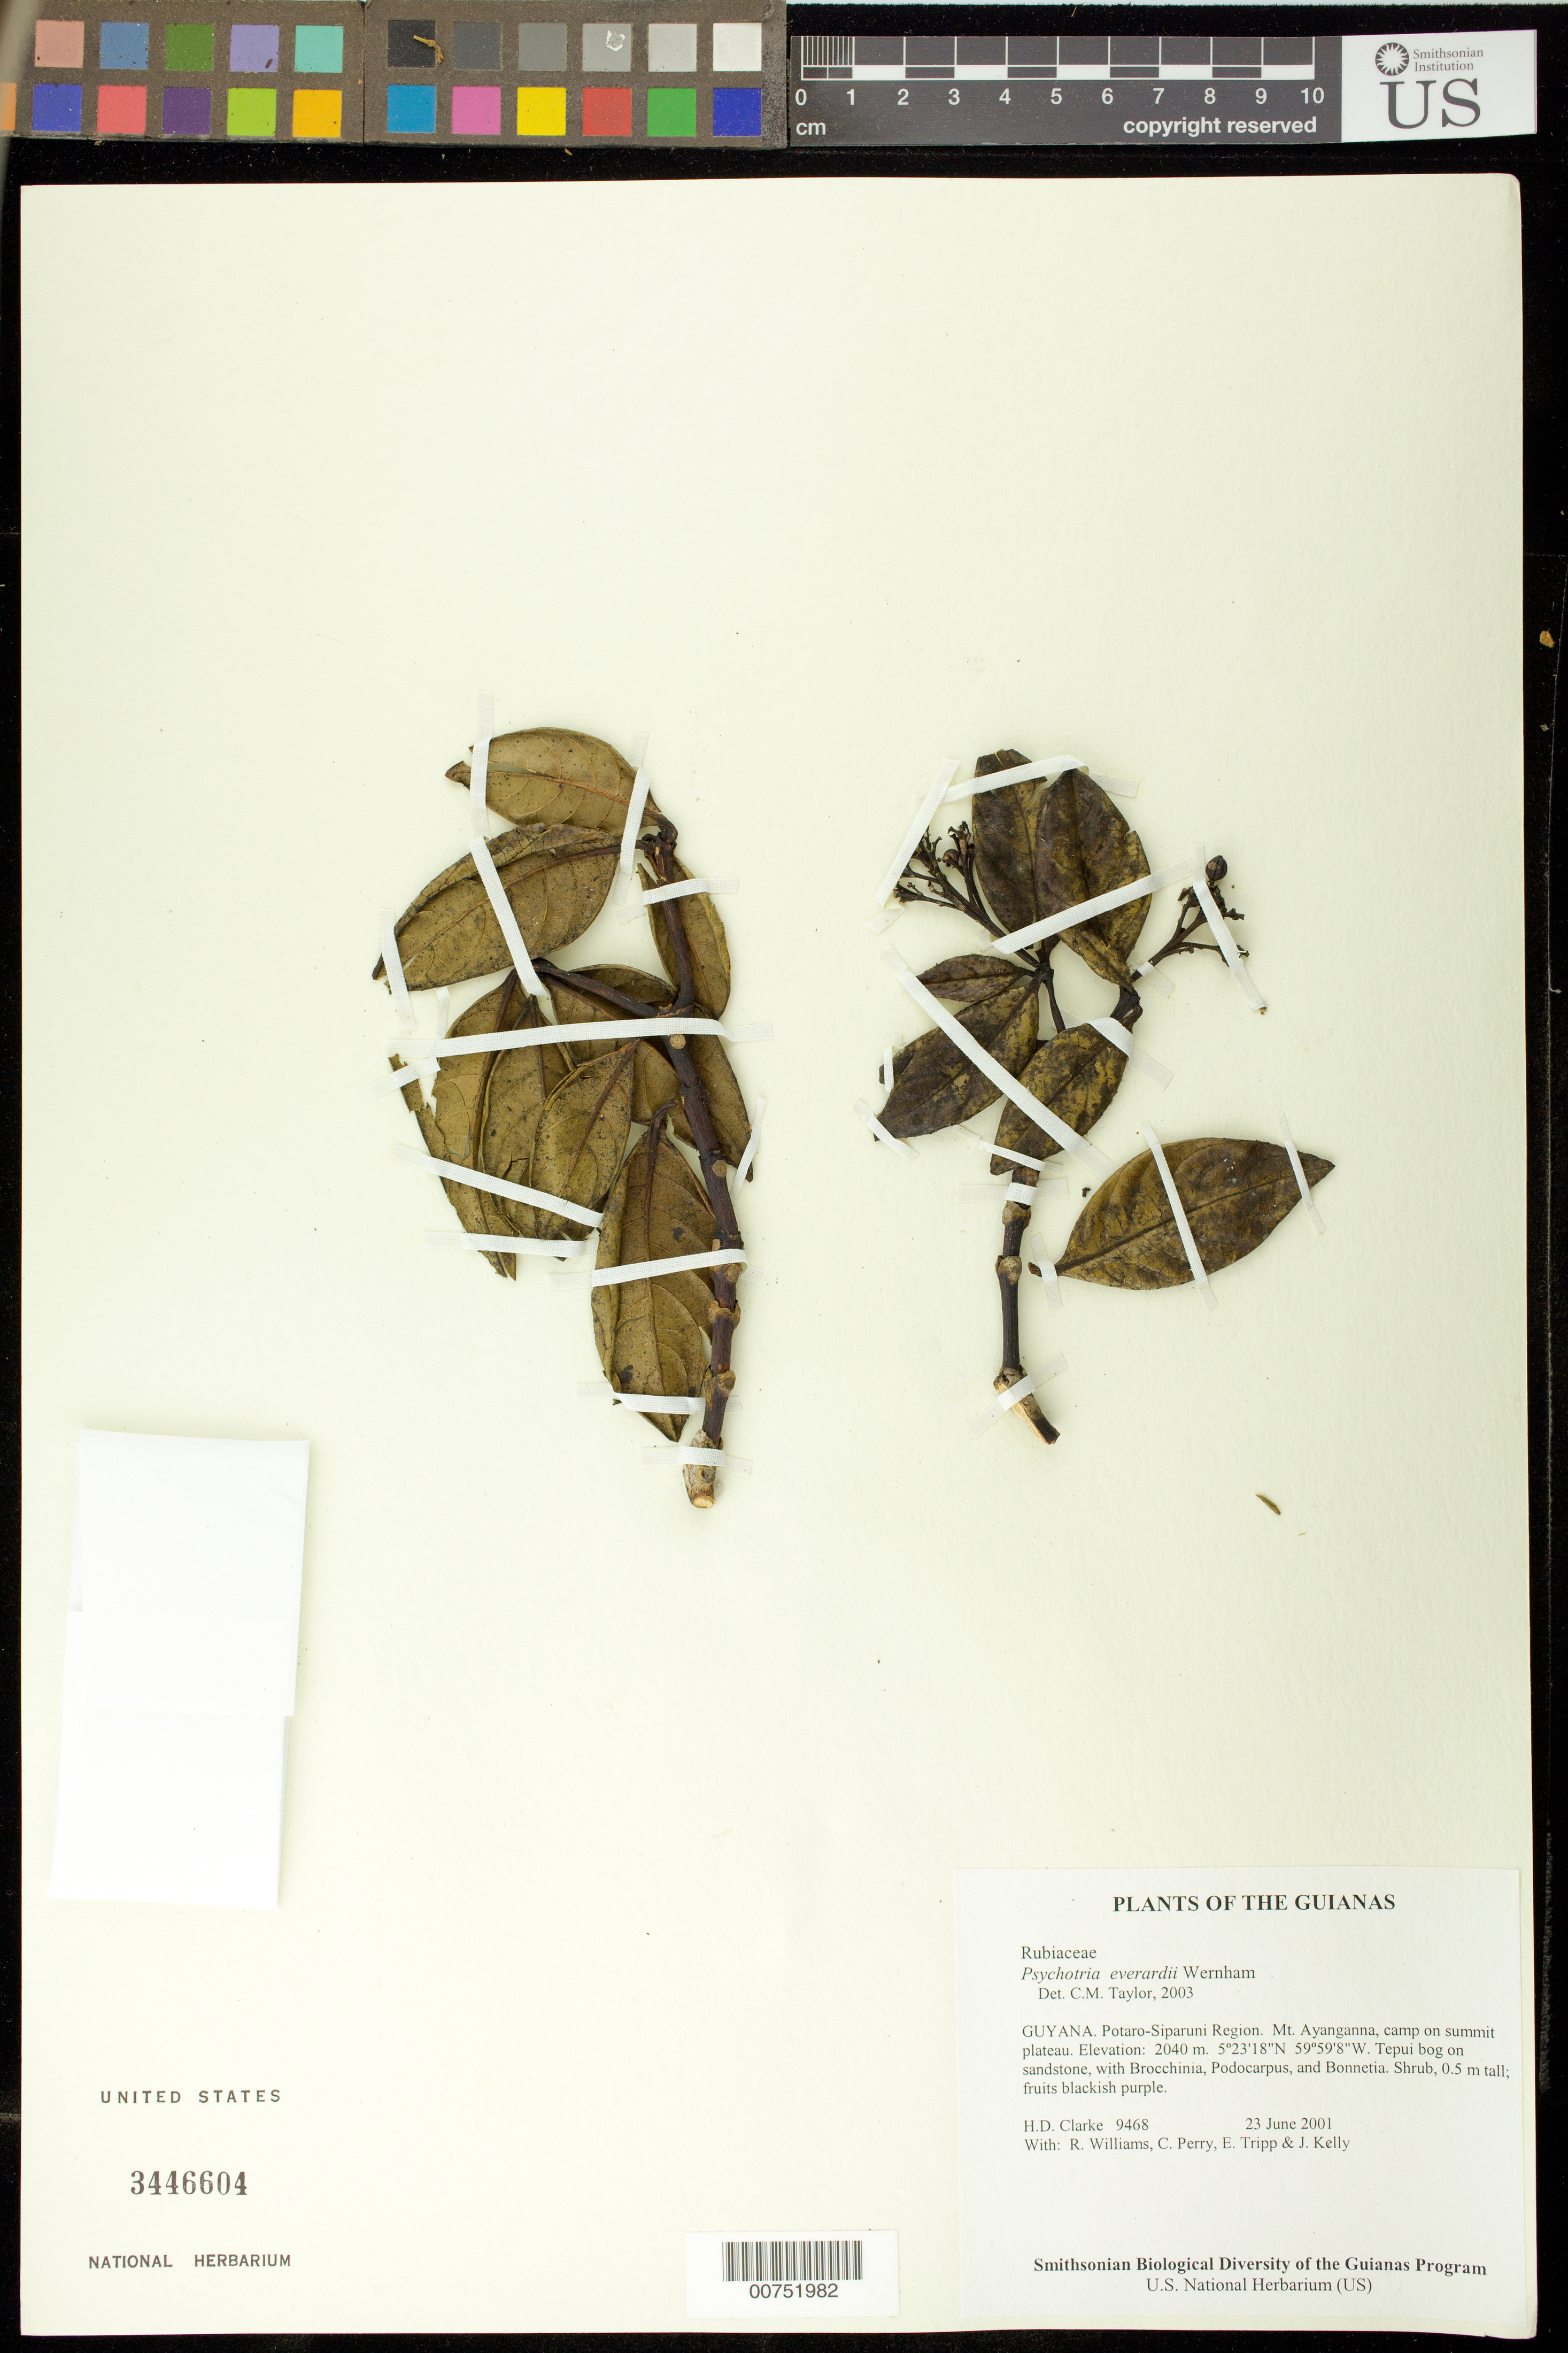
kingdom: Plantae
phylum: Tracheophyta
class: Magnoliopsida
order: Gentianales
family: Rubiaceae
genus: Palicourea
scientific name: Palicourea everardii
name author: (Wernham) Delprete & J.H. Kirkbr.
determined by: Kirkbride, J. H., Jr.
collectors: H. D. Clarke, R. Williams, C. Perry, E. Tripp & J. Kelly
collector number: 9468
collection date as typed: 23 June 2001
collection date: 2001-06-23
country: Guyana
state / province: Potaro-Siparuni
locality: Mt. Ayanganna, camp on summit plateau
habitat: Tepui bog on sandstone, with Brocchinia, Podocarpus, and Bonnetia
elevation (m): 2040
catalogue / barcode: US 3446604